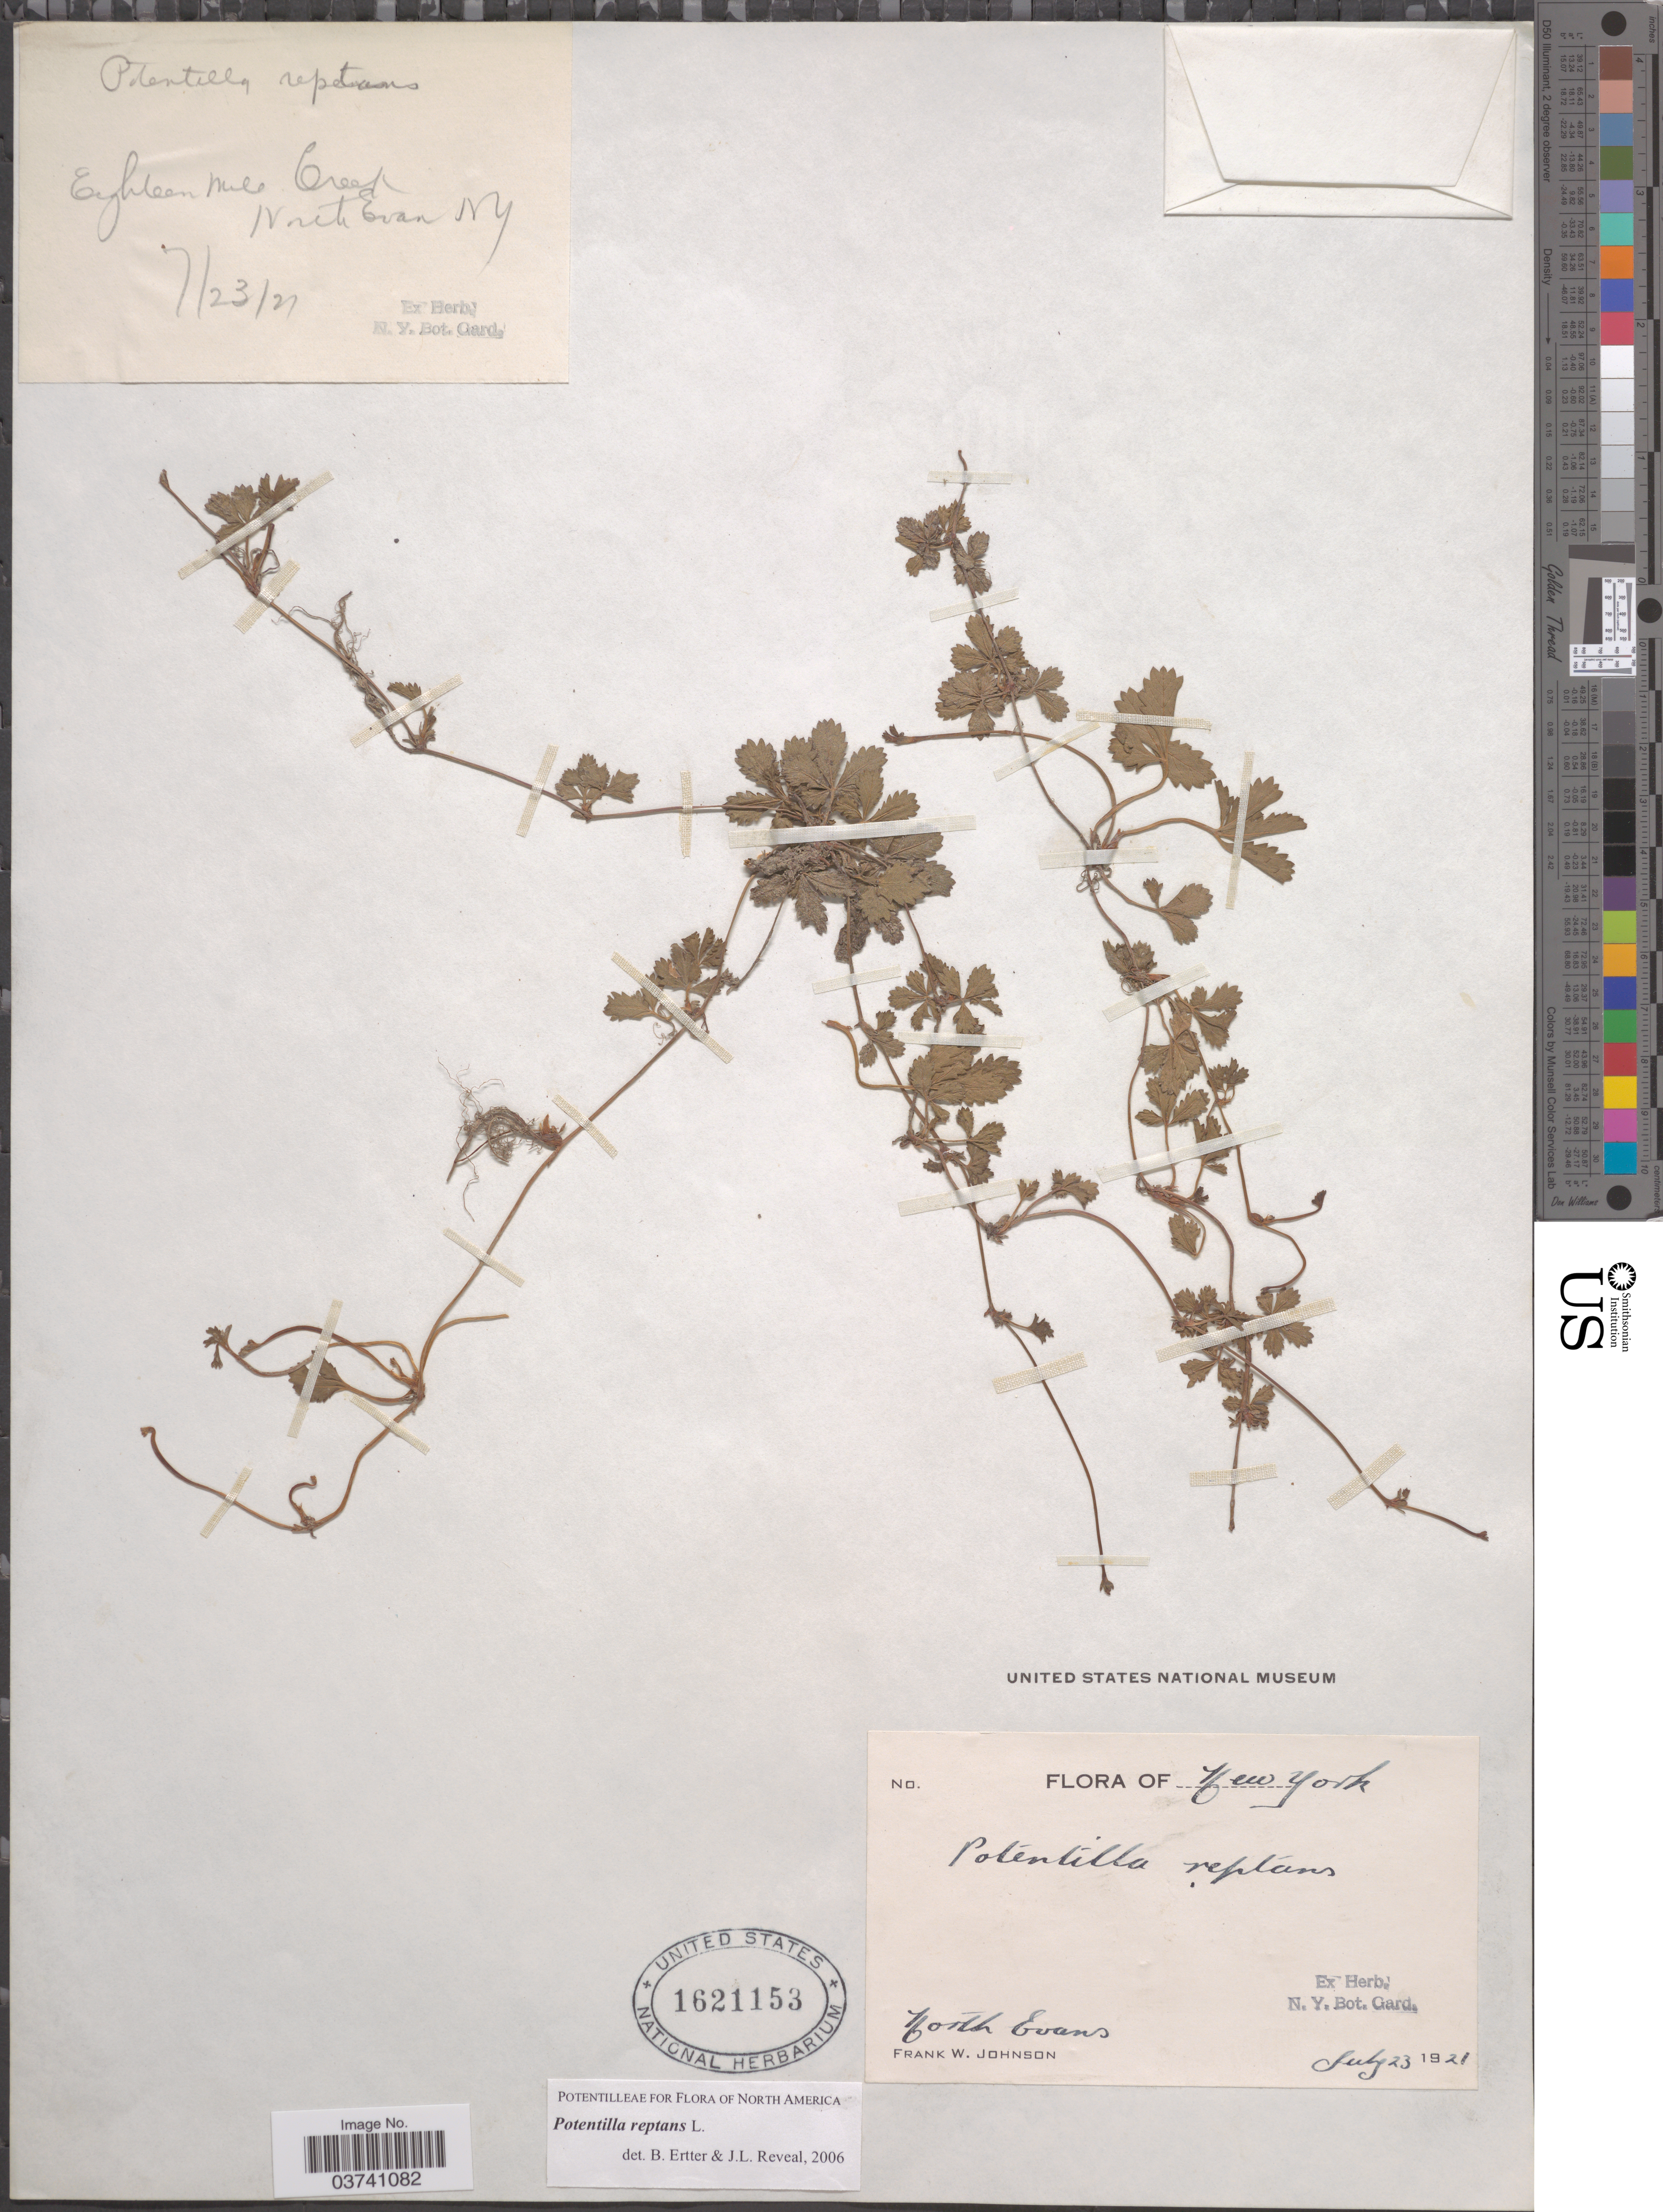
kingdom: Plantae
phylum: Tracheophyta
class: Magnoliopsida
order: Rosales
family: Rosaceae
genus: Potentilla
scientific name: Potentilla reptans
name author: L.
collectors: F. W. Johnson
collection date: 1921-07-23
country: United States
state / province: New York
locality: North Evans. Eighteen mile Creek.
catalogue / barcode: US 1621153